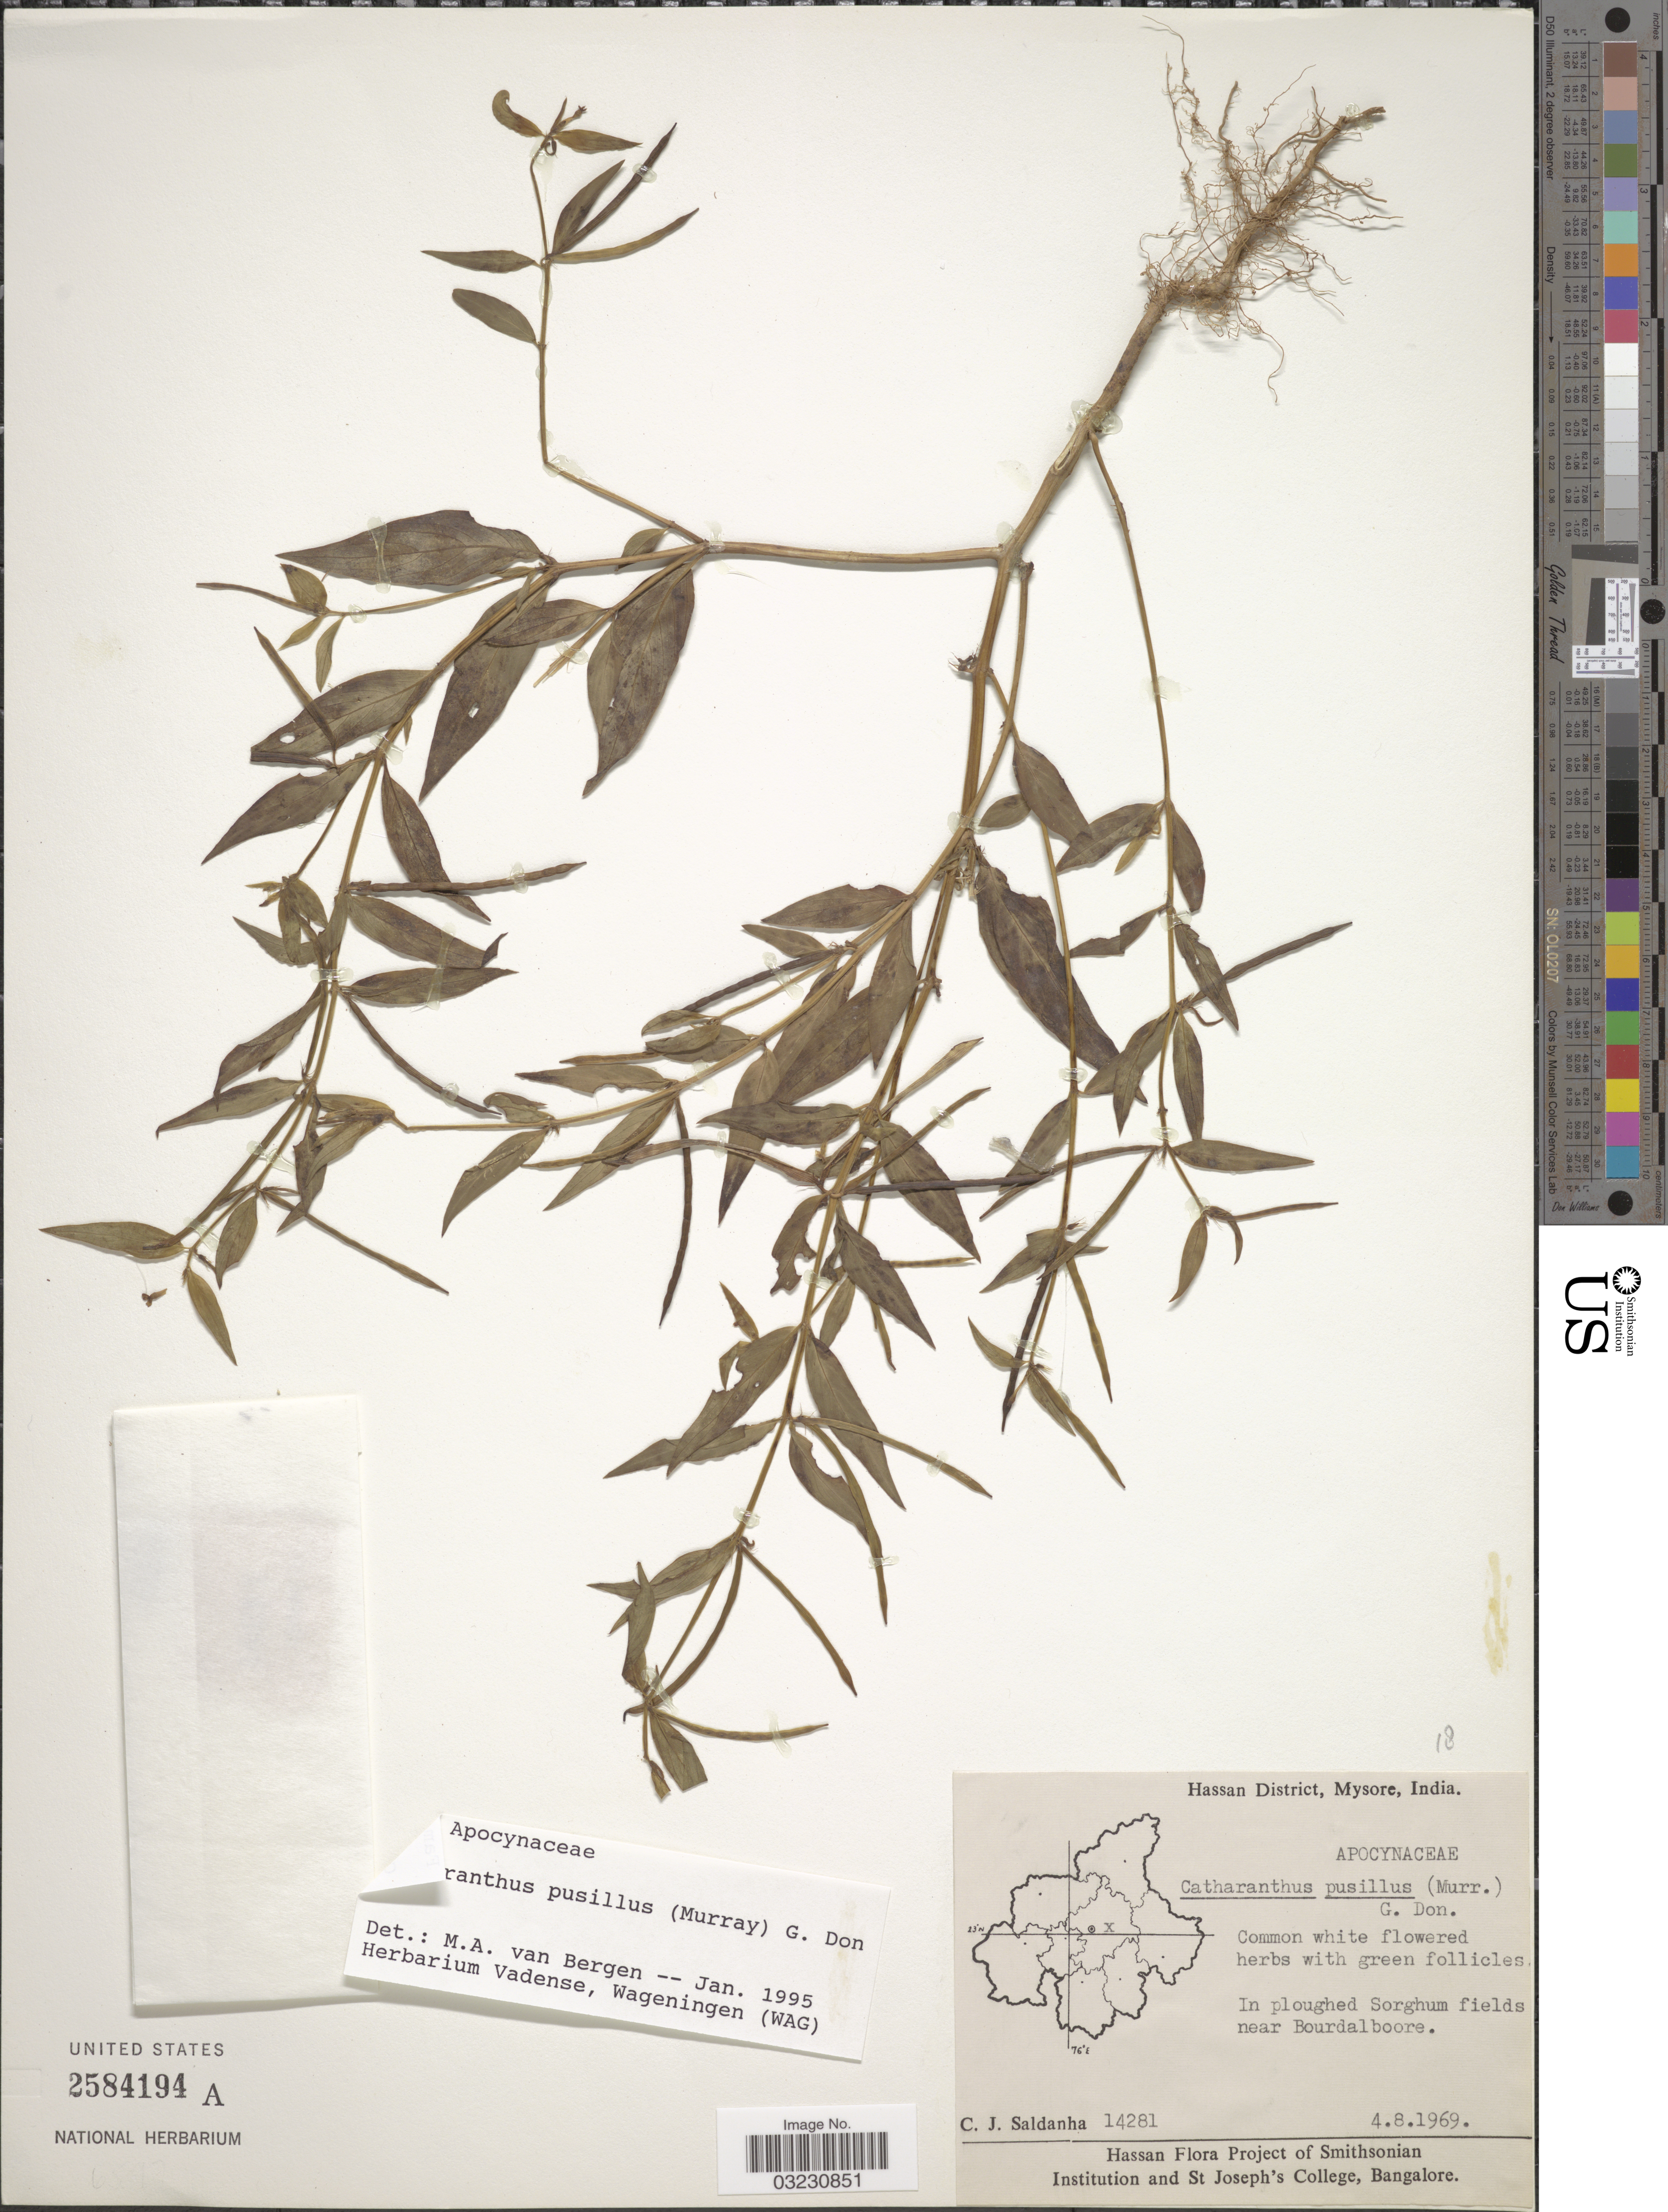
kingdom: Plantae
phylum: Tracheophyta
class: Magnoliopsida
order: Gentianales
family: Apocynaceae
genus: Catharanthus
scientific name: Catharanthus pusillus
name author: (Murray) G. Don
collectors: C. J. Saldanha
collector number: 14284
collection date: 1969-08-04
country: India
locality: Hassan District, Mysore. In ploughed Sorghum fields near Bourdalboore.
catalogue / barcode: US 2584194A